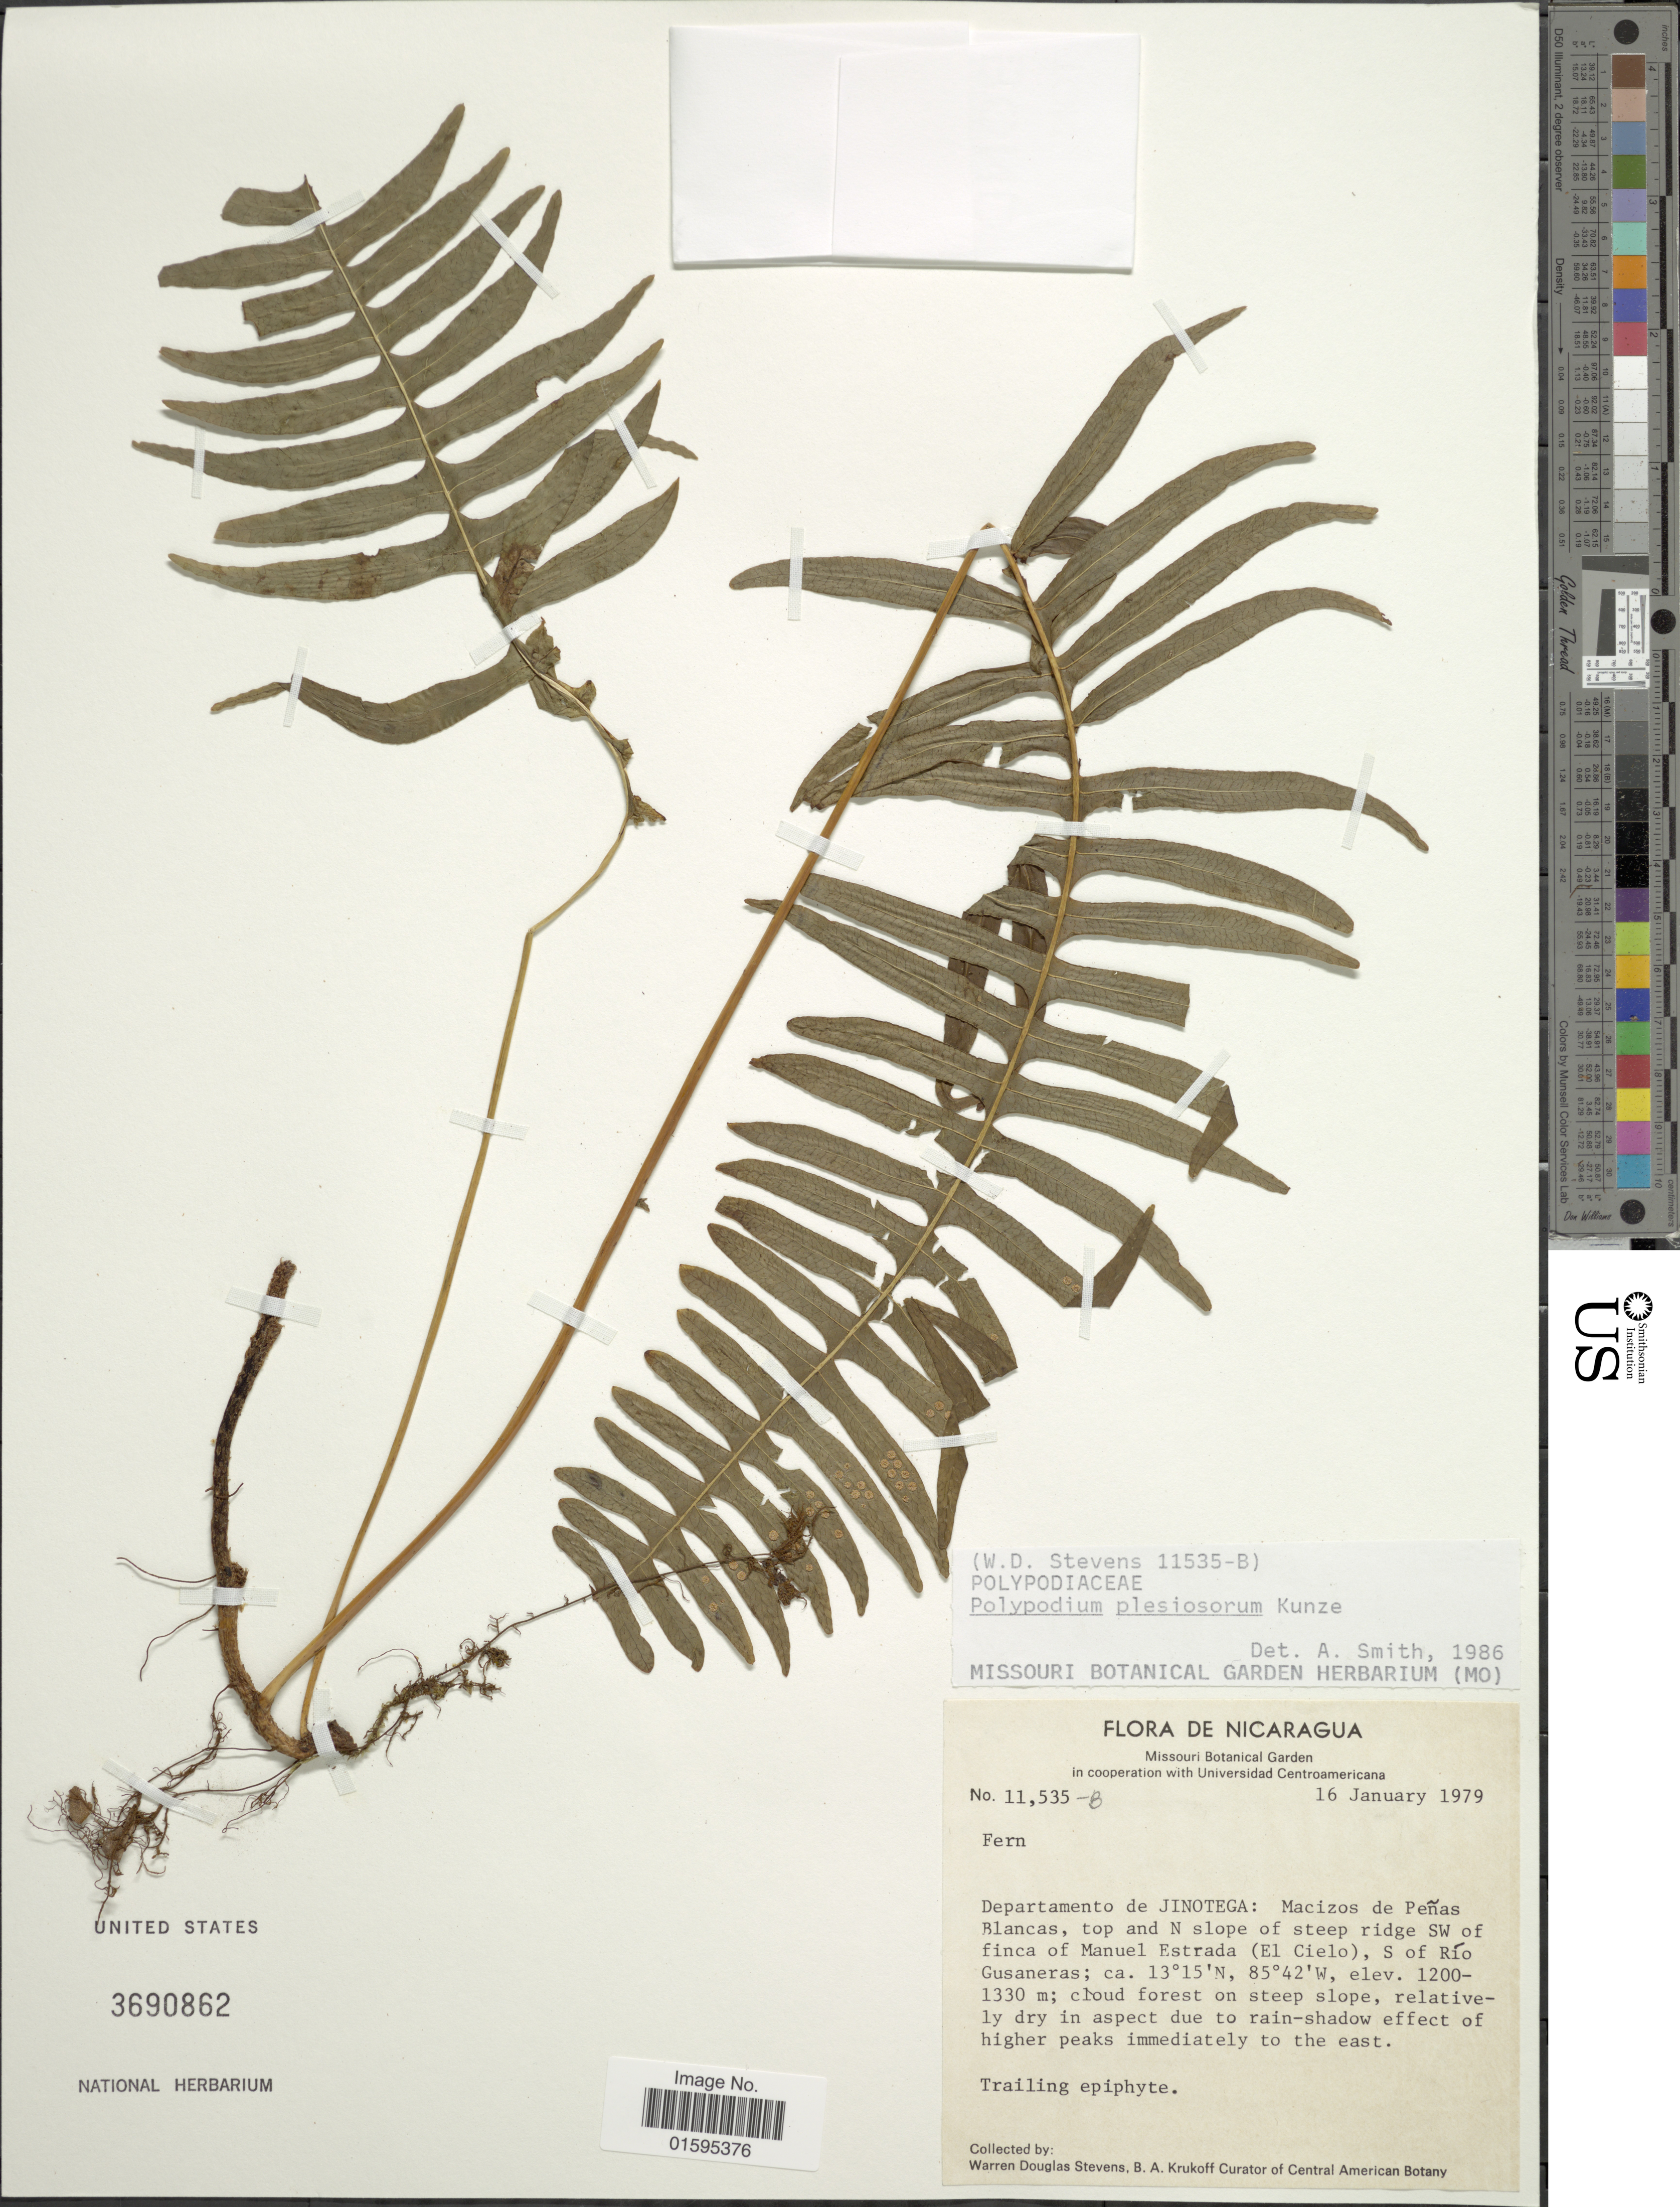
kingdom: Plantae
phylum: Tracheophyta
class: Polypodiopsida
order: Polypodiales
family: Polypodiaceae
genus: Polypodium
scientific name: Polypodium plesiosorum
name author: Kunze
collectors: W. D. Stevens & B. A. Krukoff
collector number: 11535-B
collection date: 1979-01-16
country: Nicaragua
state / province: Jinotega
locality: Macizos de Peñas Blancas, top and N slope of steep ridge SW of finca of Manuel Estrada (El Cielo), S of Río Gusaneras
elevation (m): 1200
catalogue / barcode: US 3690862